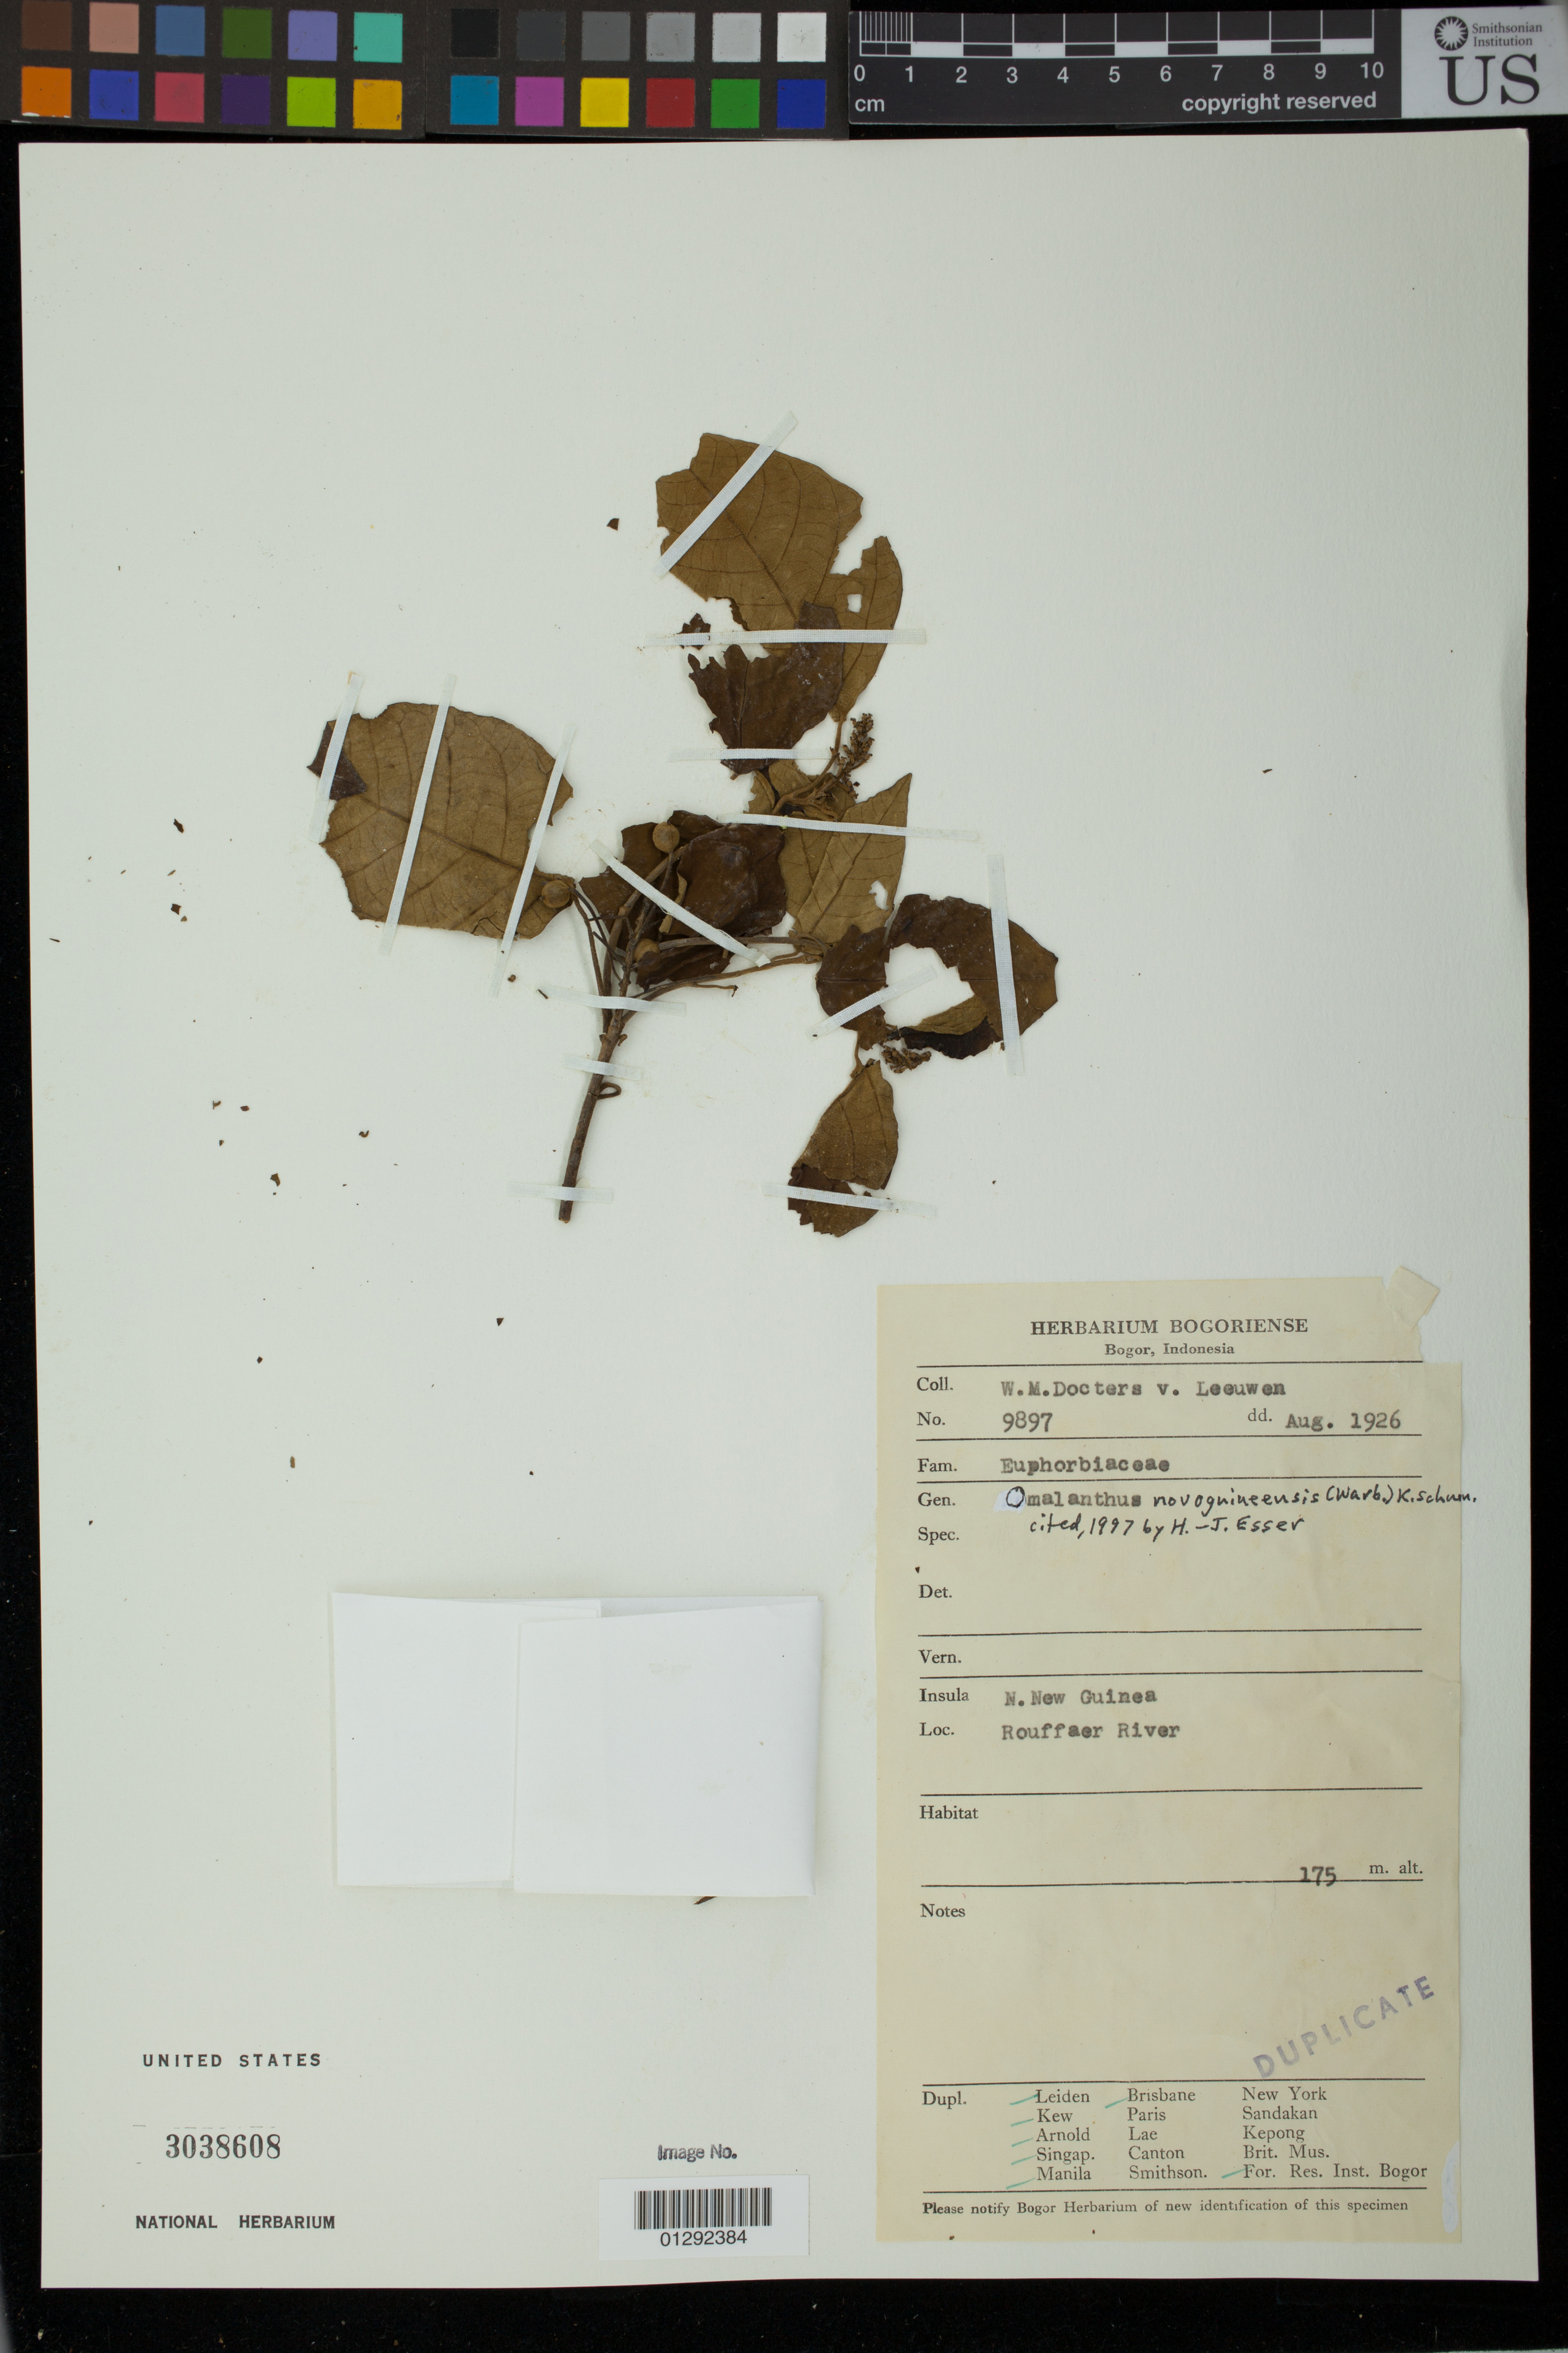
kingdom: Plantae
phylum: Tracheophyta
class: Magnoliopsida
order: Malpighiales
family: Euphorbiaceae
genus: Homalanthus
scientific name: Homalanthus novoguineensis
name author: (Warb.) K. Schum.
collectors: W. Docters van Leeuwen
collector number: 9897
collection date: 1926-08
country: Indonesia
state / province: Papua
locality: Rouffaer River [Sungai Tariku]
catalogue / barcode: US 3038608